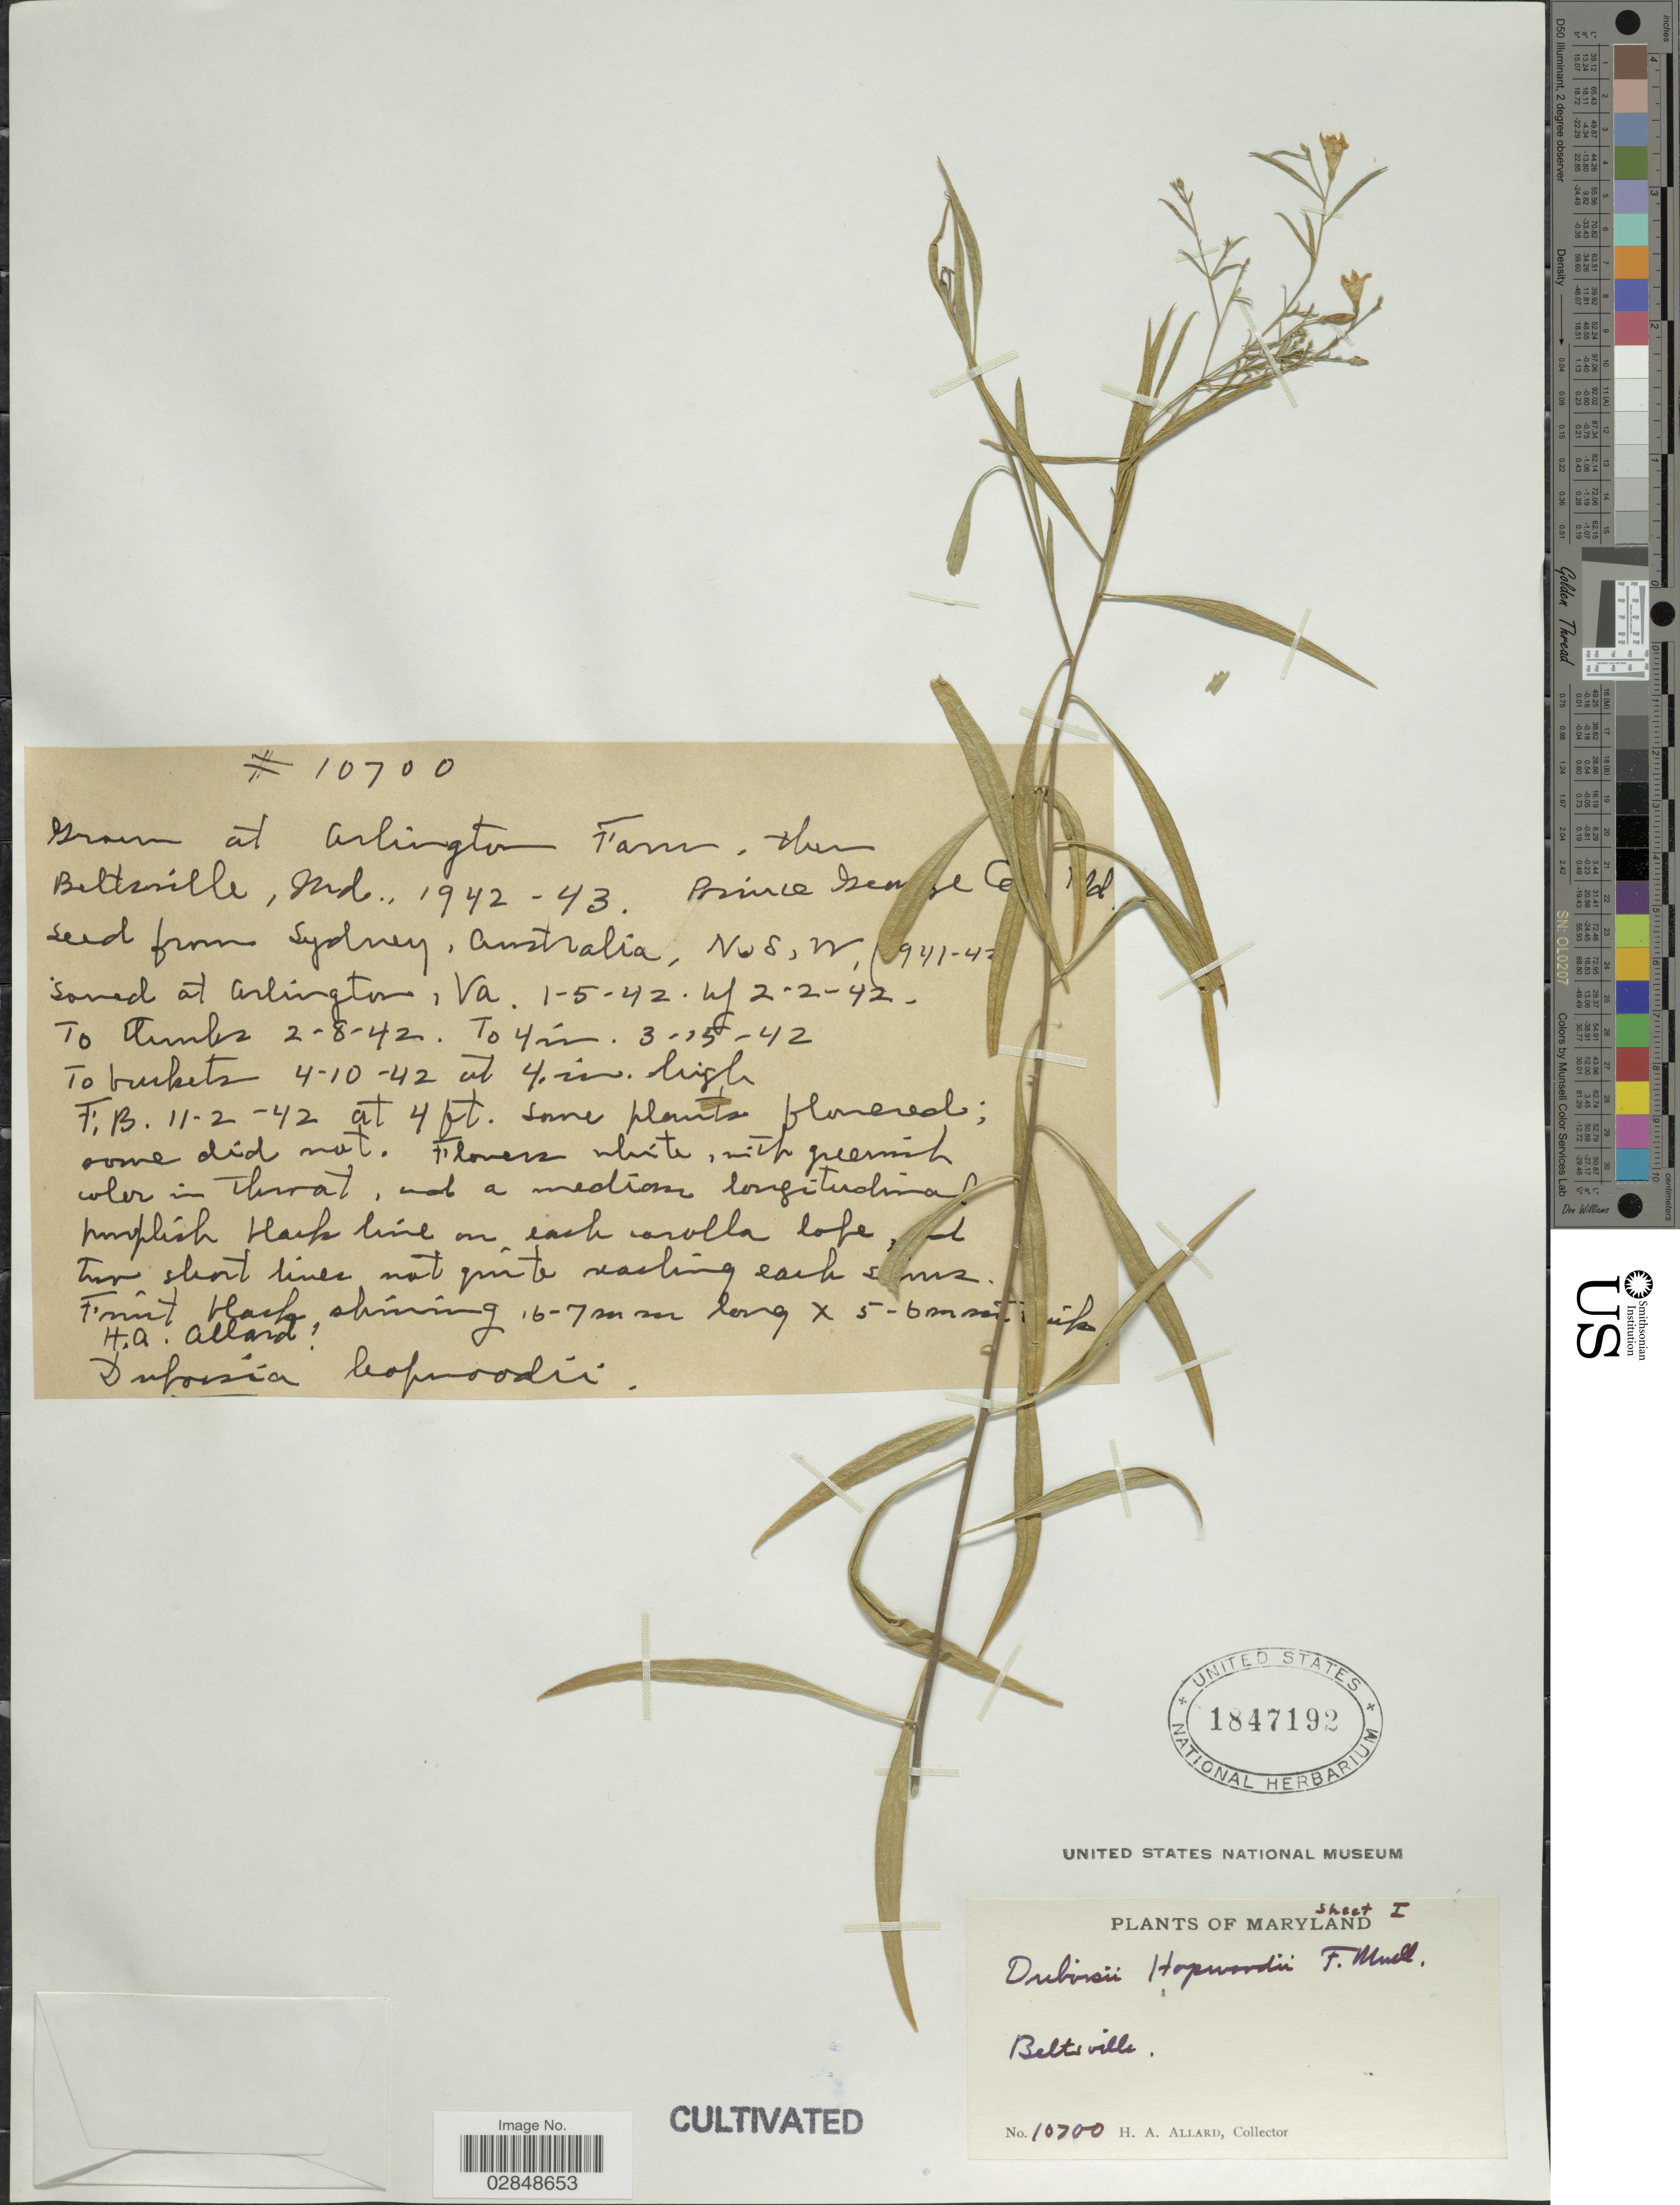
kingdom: Plantae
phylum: Tracheophyta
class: Magnoliopsida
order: Solanales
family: Solanaceae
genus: Duboisia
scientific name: Duboisia hopwoodii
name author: (F. Muell.) F. Muell.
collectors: H. A. Allard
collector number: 10700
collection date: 1942/1943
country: United States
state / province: Maryland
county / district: Prince George's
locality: Grain at Arlington Farm. Beltsville. Prince Georges Co.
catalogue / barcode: US 1847192